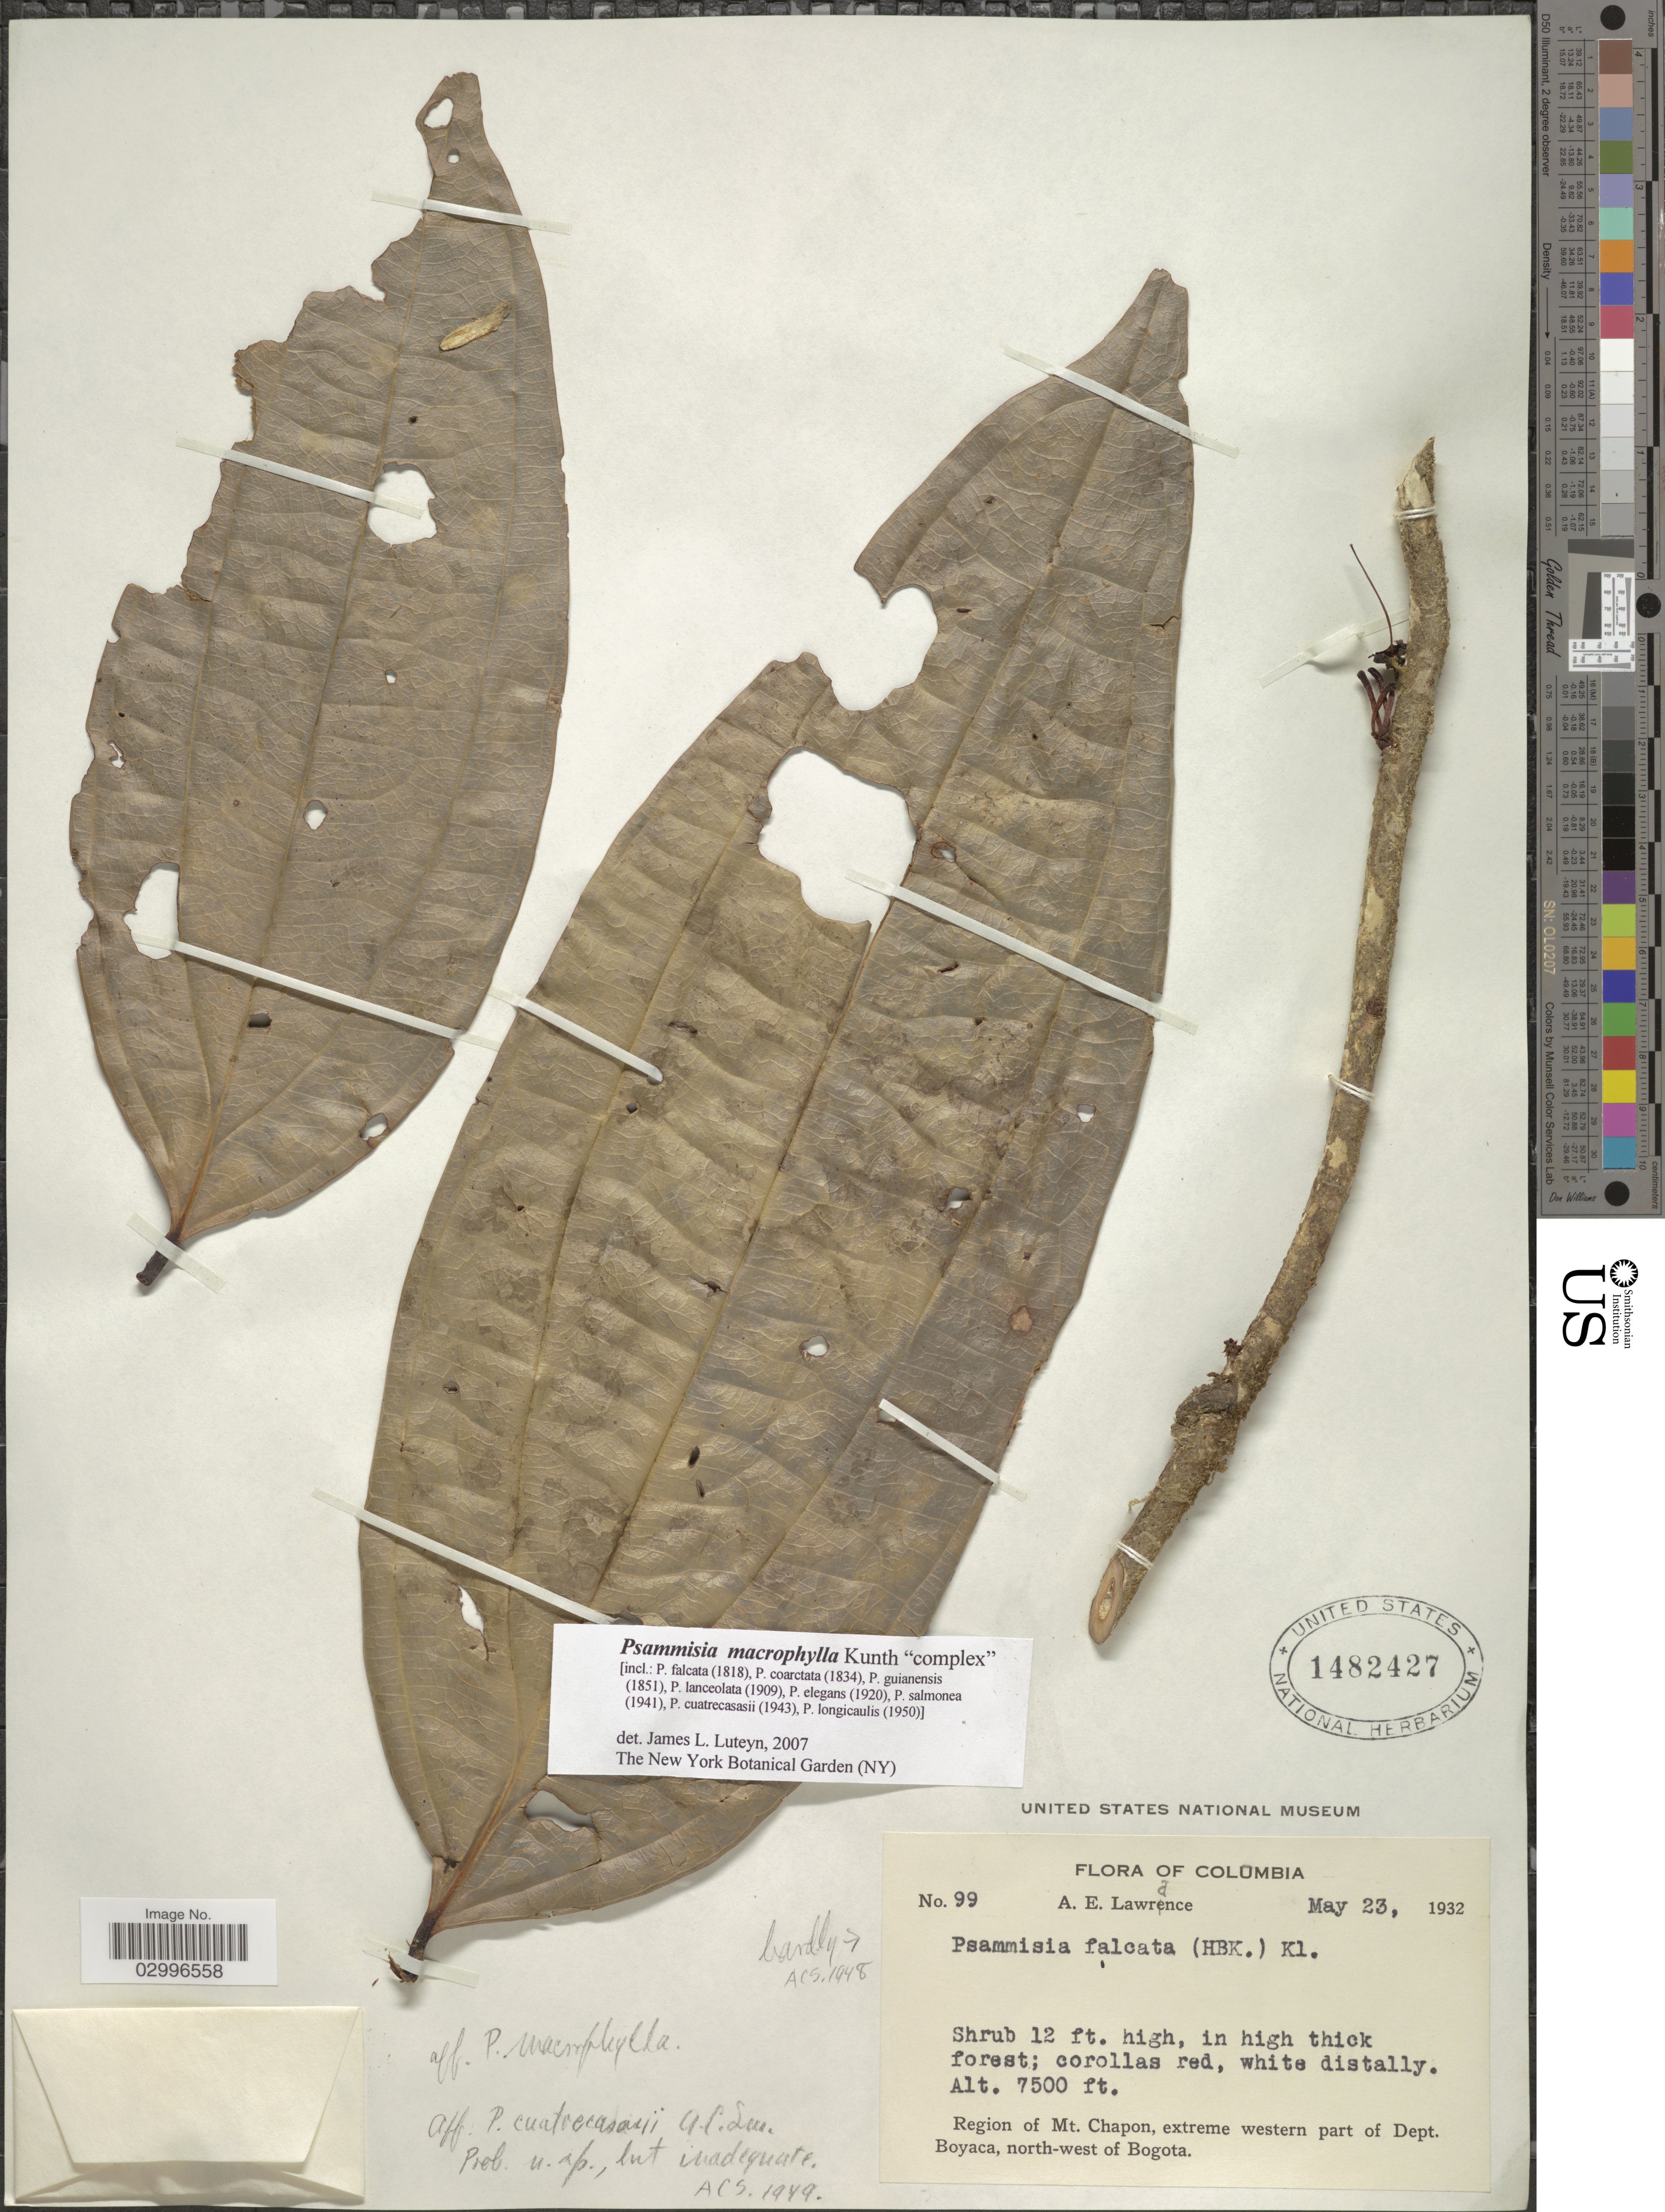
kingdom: Plantae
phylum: Tracheophyta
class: Magnoliopsida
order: Ericales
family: Ericaceae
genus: Psammisia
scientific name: Psammisia macrophylla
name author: (Kunth) Klotzsch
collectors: A. Lawrance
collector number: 99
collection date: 1932-05-23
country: Colombia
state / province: Boyacá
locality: Region of Mt. Chapon, extreme western part of Dept. Boyaca, north-west of Bogota.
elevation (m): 2286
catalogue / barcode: US 1482427